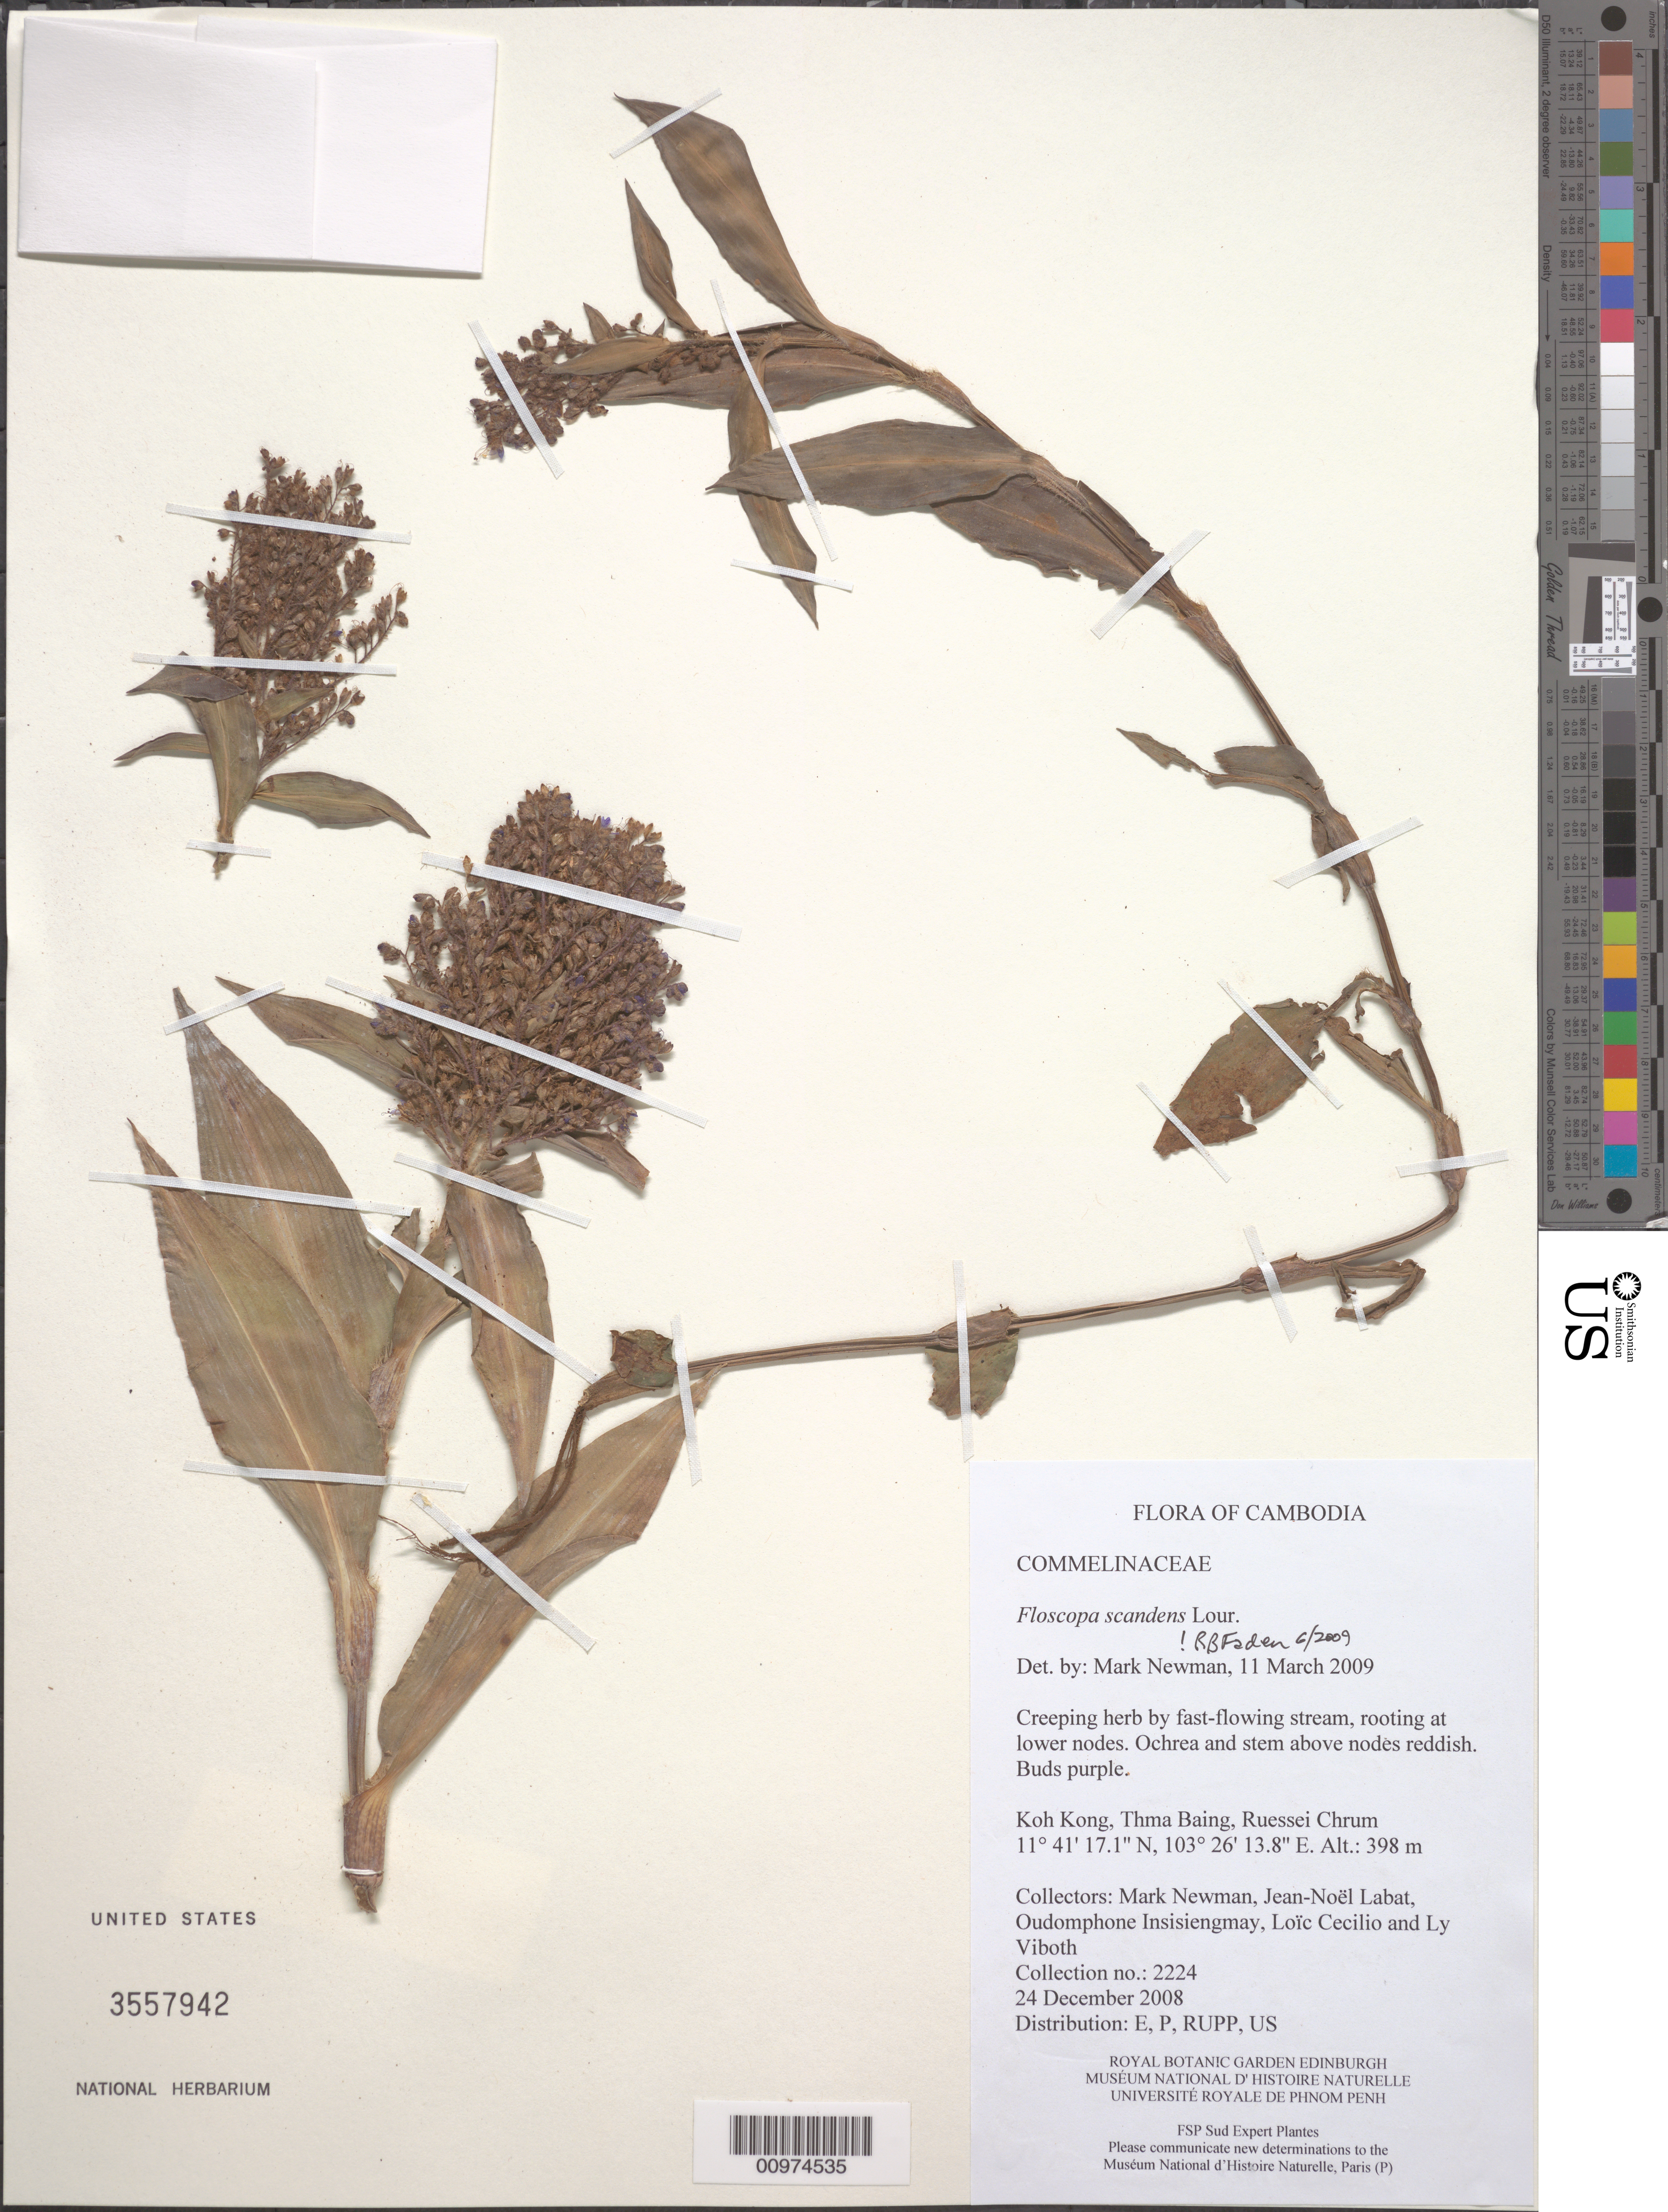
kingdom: Plantae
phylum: Tracheophyta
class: Liliopsida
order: Commelinales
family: Commelinaceae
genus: Floscopa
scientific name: Floscopa scandens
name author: Lour.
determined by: Faden, Robert B., (US), Smithsonian Institution - National Museum of Natural History (UNITED STATES)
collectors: M. F. Newman et al.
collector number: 2224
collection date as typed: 24 Dec 2008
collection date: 2008-12-24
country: Cambodia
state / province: Kaoh Kong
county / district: Thma Baing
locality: Ruessei Chrum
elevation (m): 398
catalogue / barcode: US 3557942